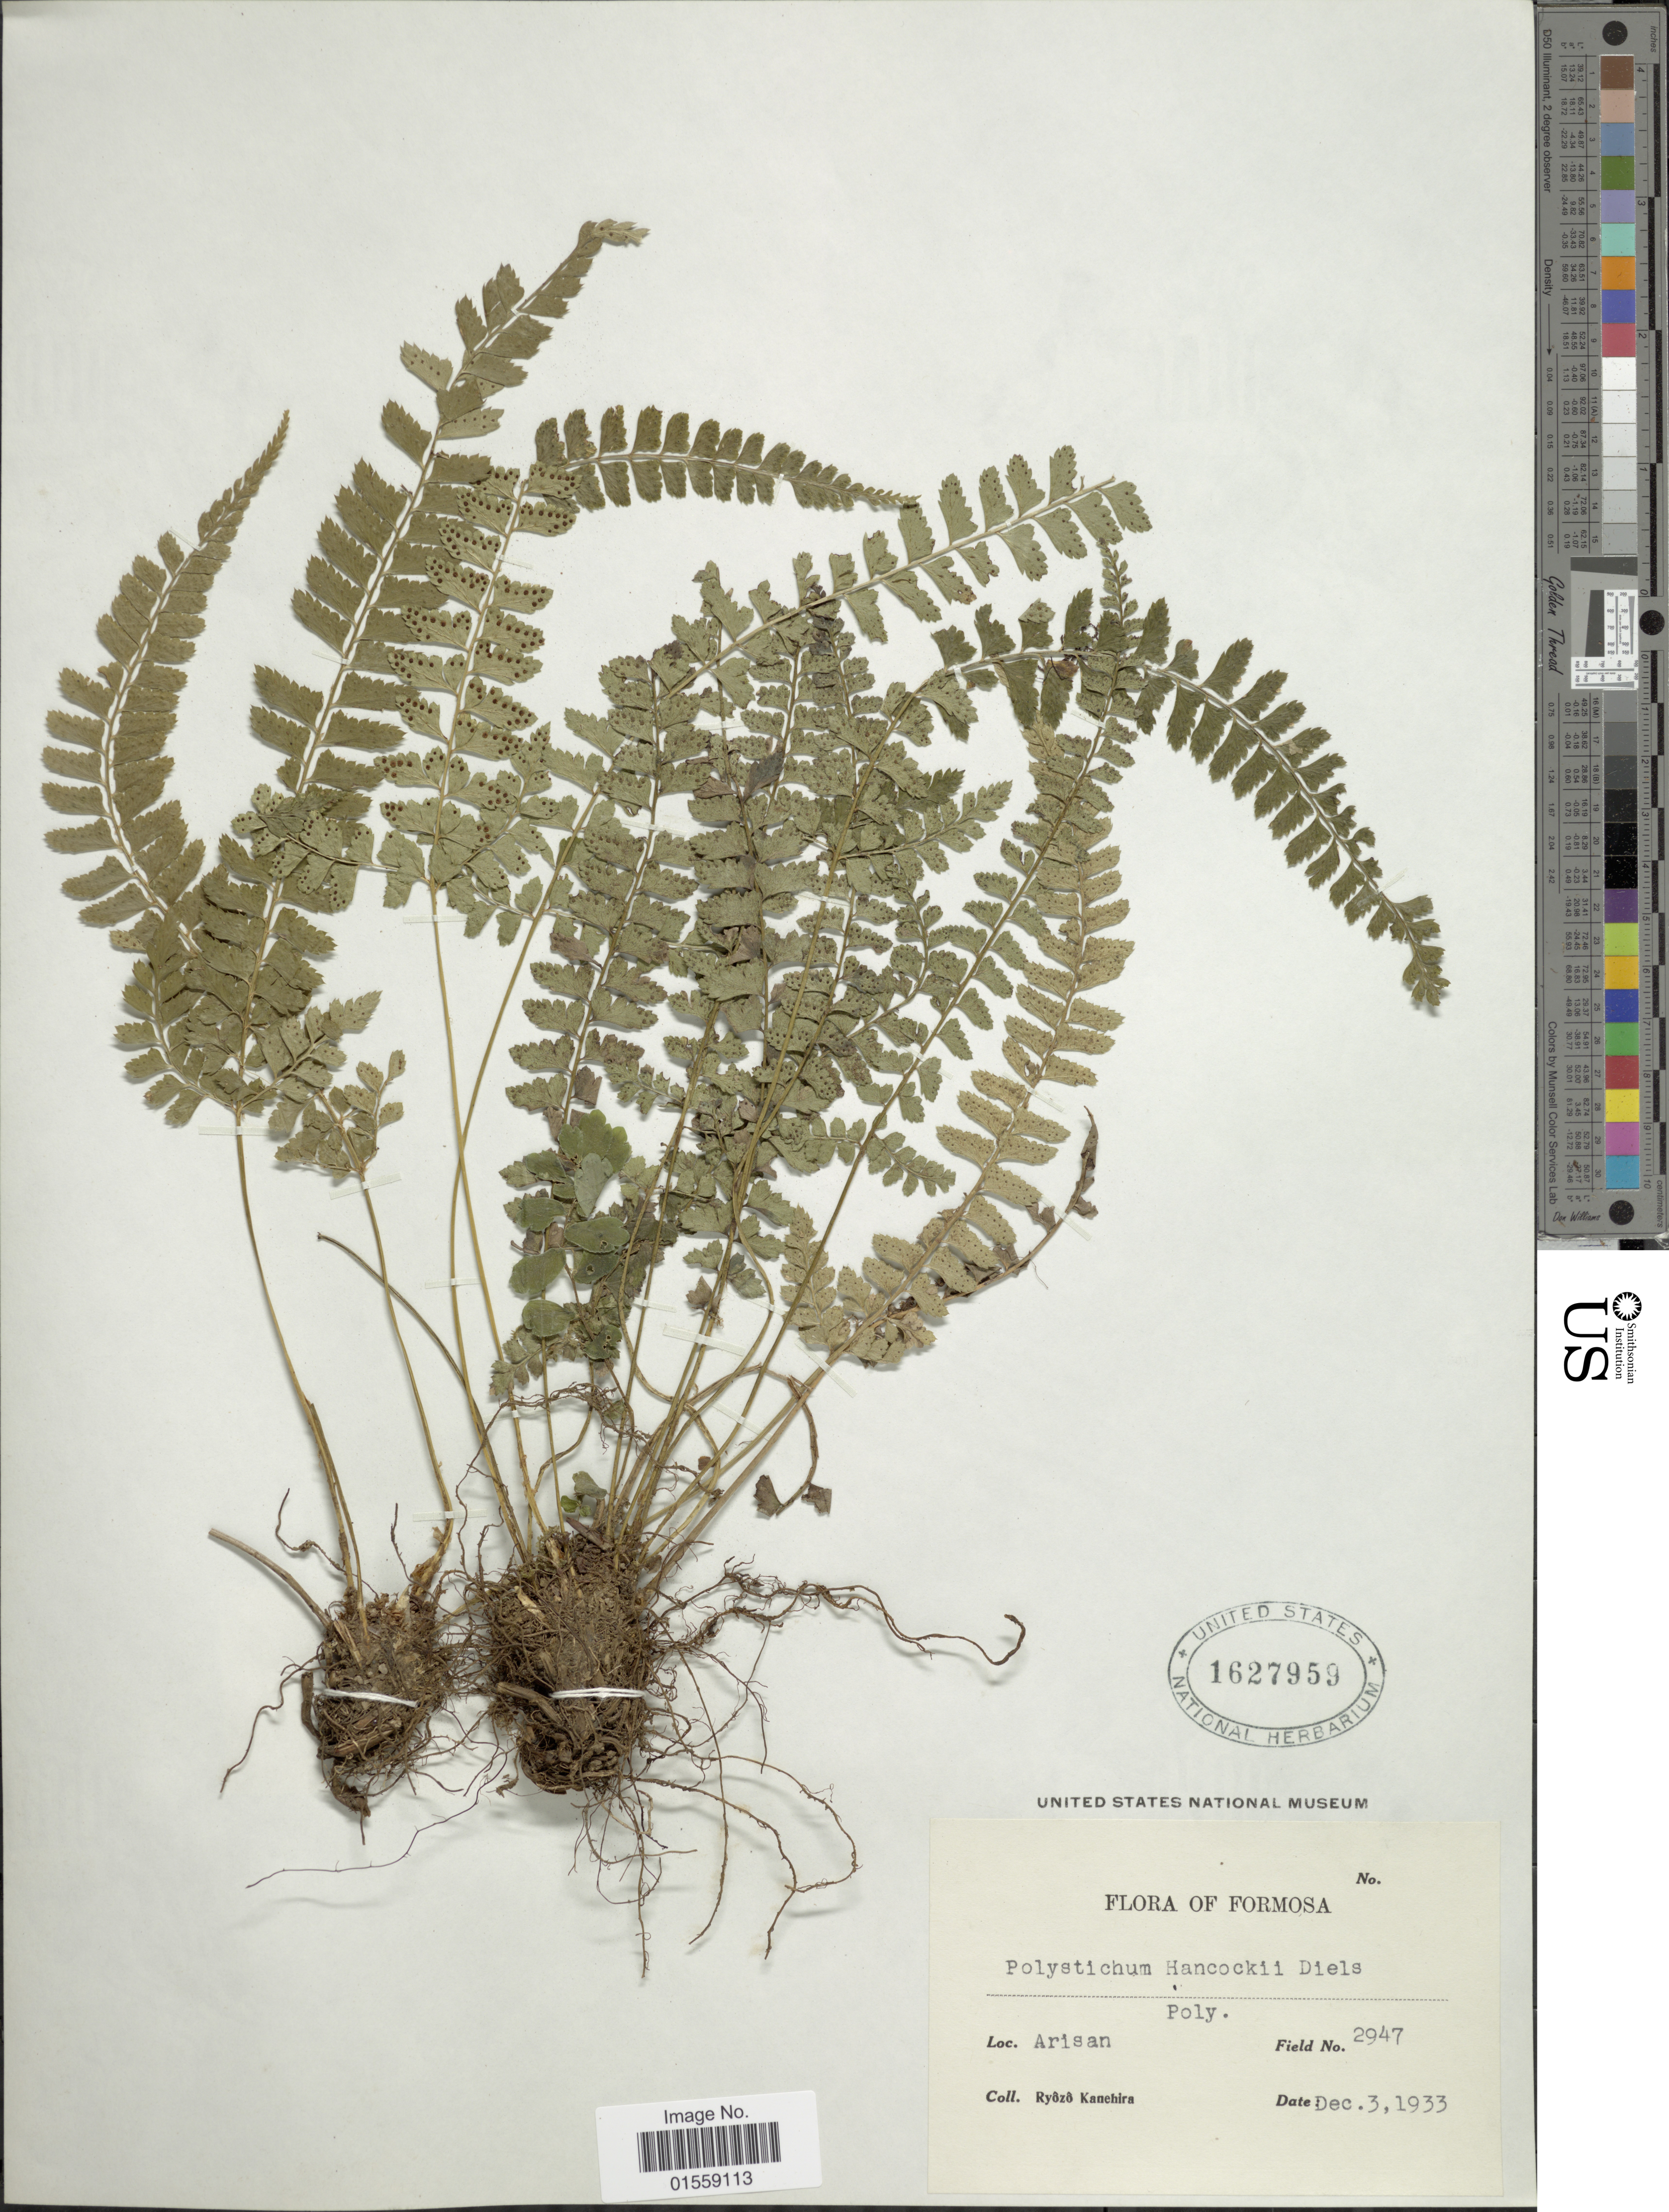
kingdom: Plantae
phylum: Tracheophyta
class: Polypodiopsida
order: Polypodiales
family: Dryopteridaceae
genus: Polystichum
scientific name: Polystichum hancockii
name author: (Hance) Diels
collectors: R. Kanehira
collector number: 2947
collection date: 1933-12-03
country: Taiwan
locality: Arisan.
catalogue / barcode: US 1627959